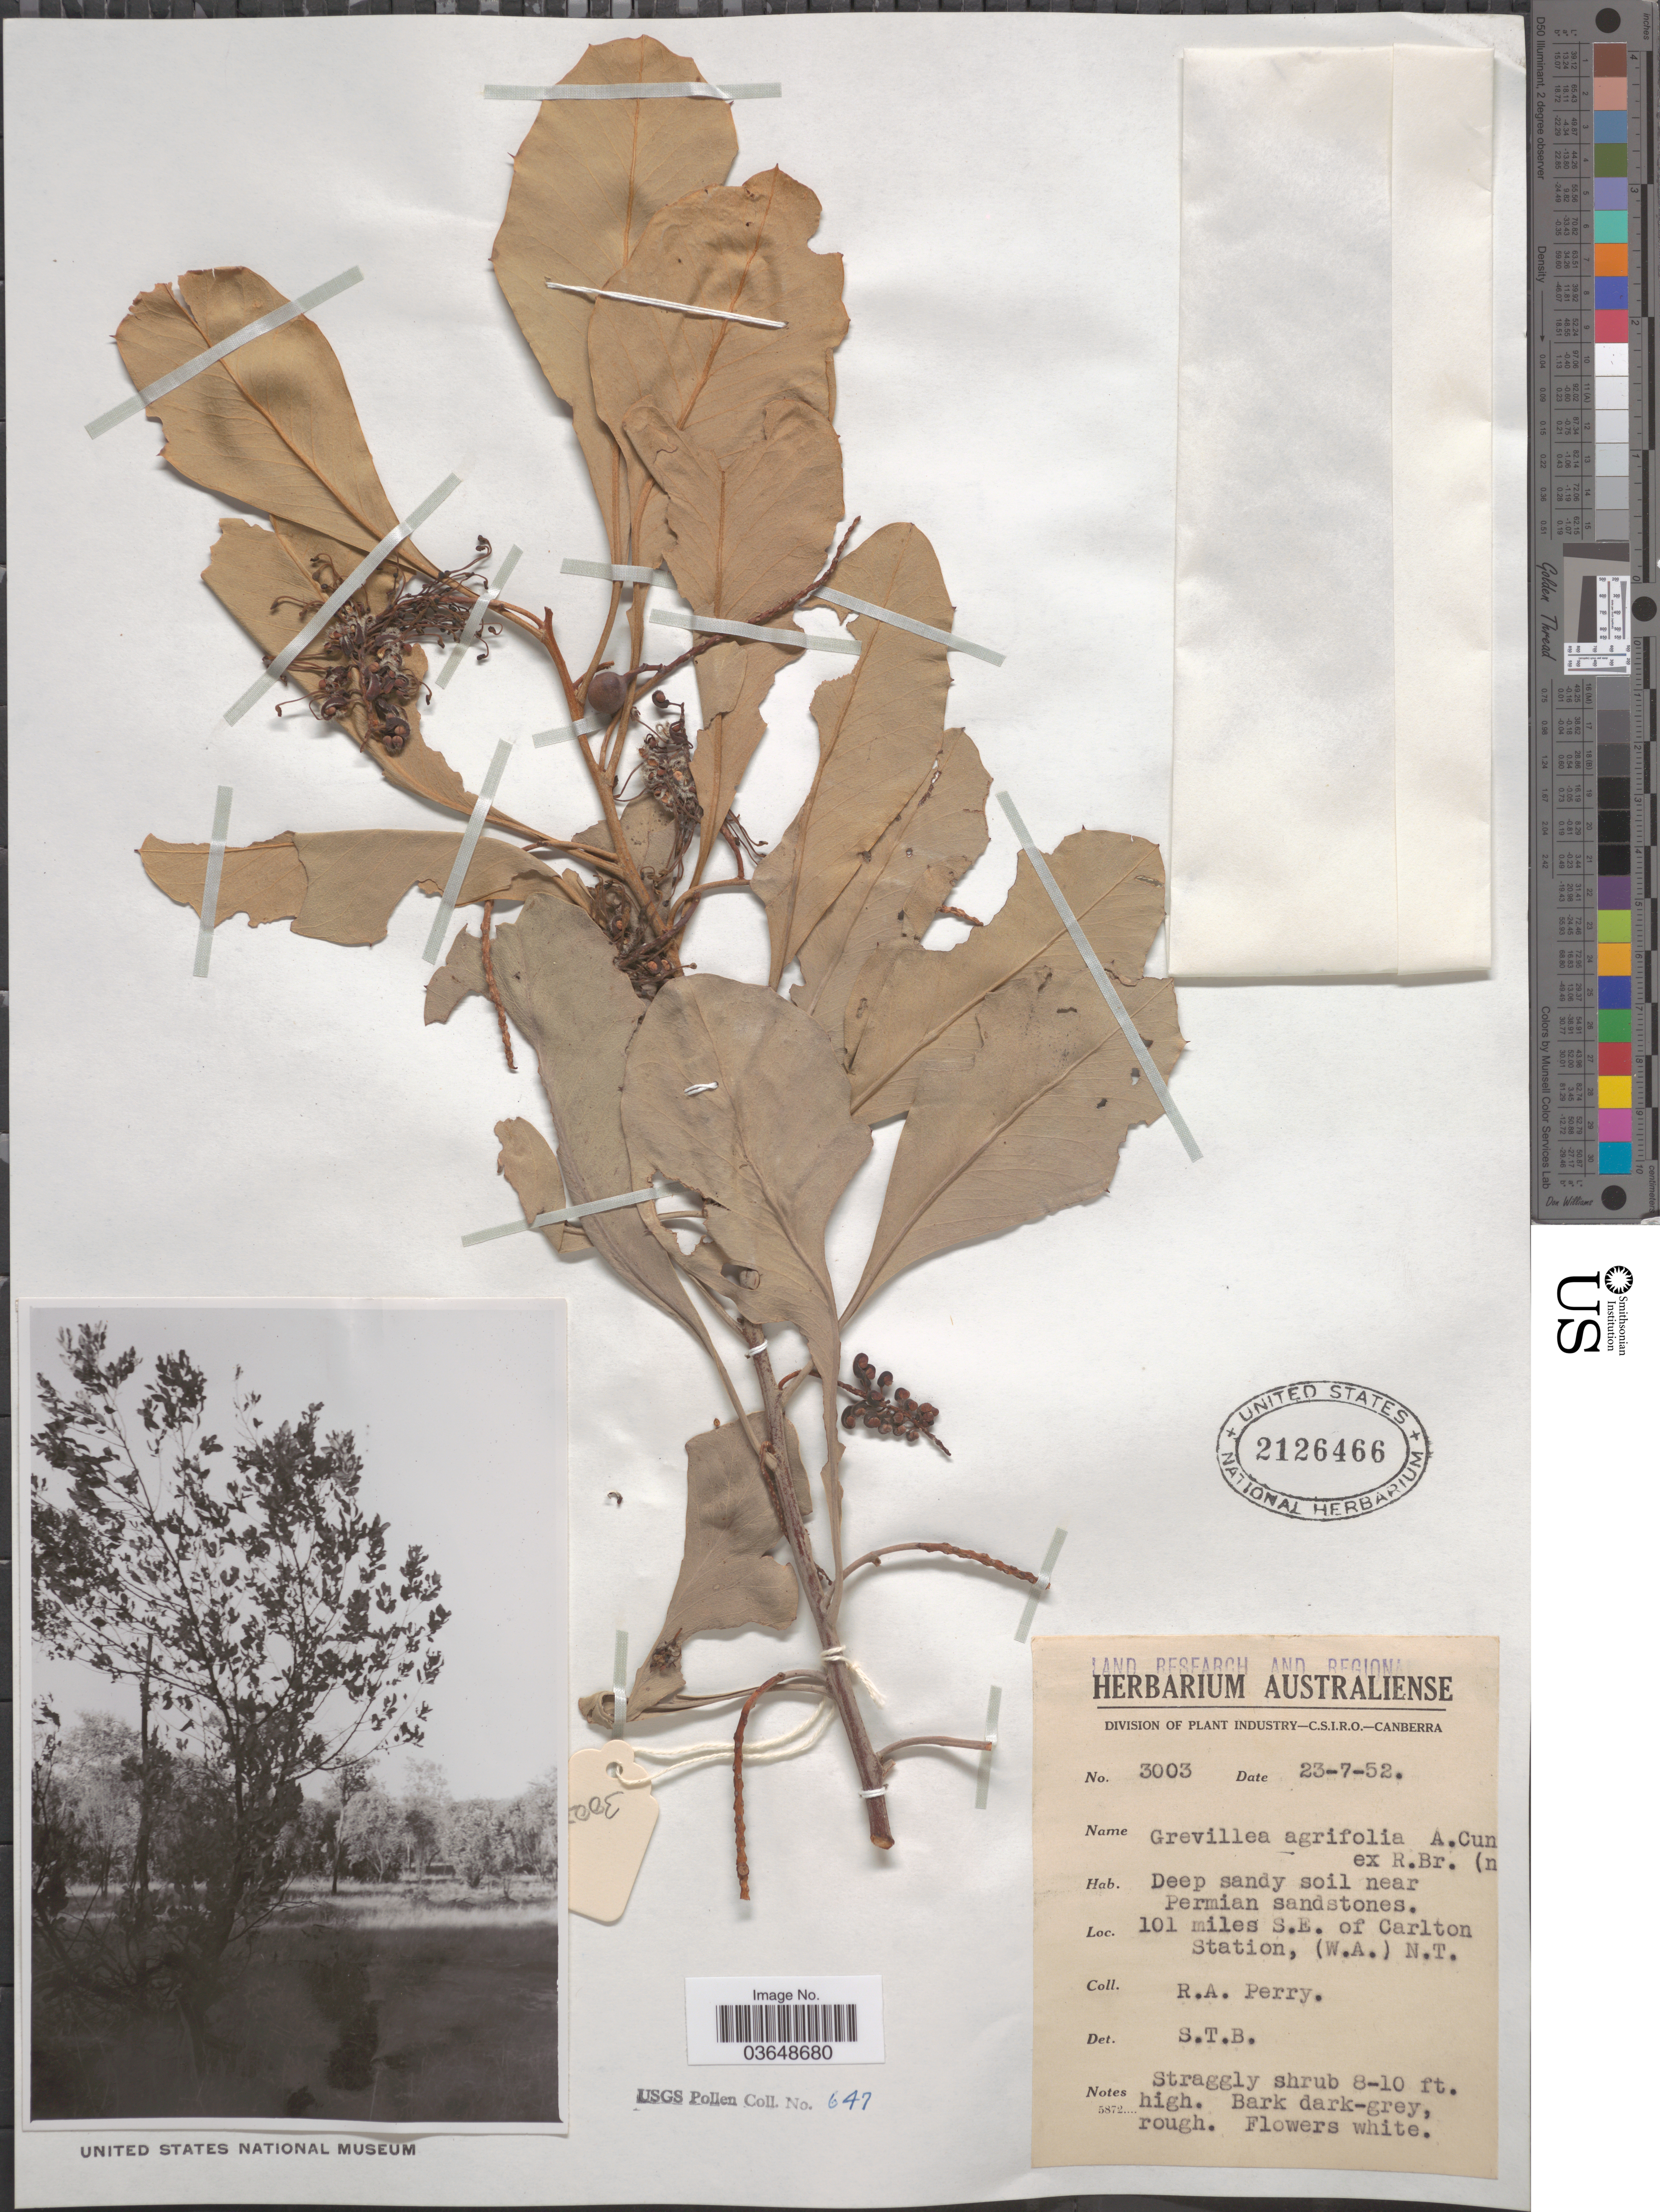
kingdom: Plantae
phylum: Tracheophyta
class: Magnoliopsida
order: Proteales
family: Proteaceae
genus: Grevillea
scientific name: Grevillea agrifolia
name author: A. Cunn. ex R. Br.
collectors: Perry, R. A.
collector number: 3003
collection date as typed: Transcribed d/m/y: 23/7/52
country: Australia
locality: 101 miles S.E. of Carlton Station, (W.A.) N.T.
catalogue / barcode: US 2126466